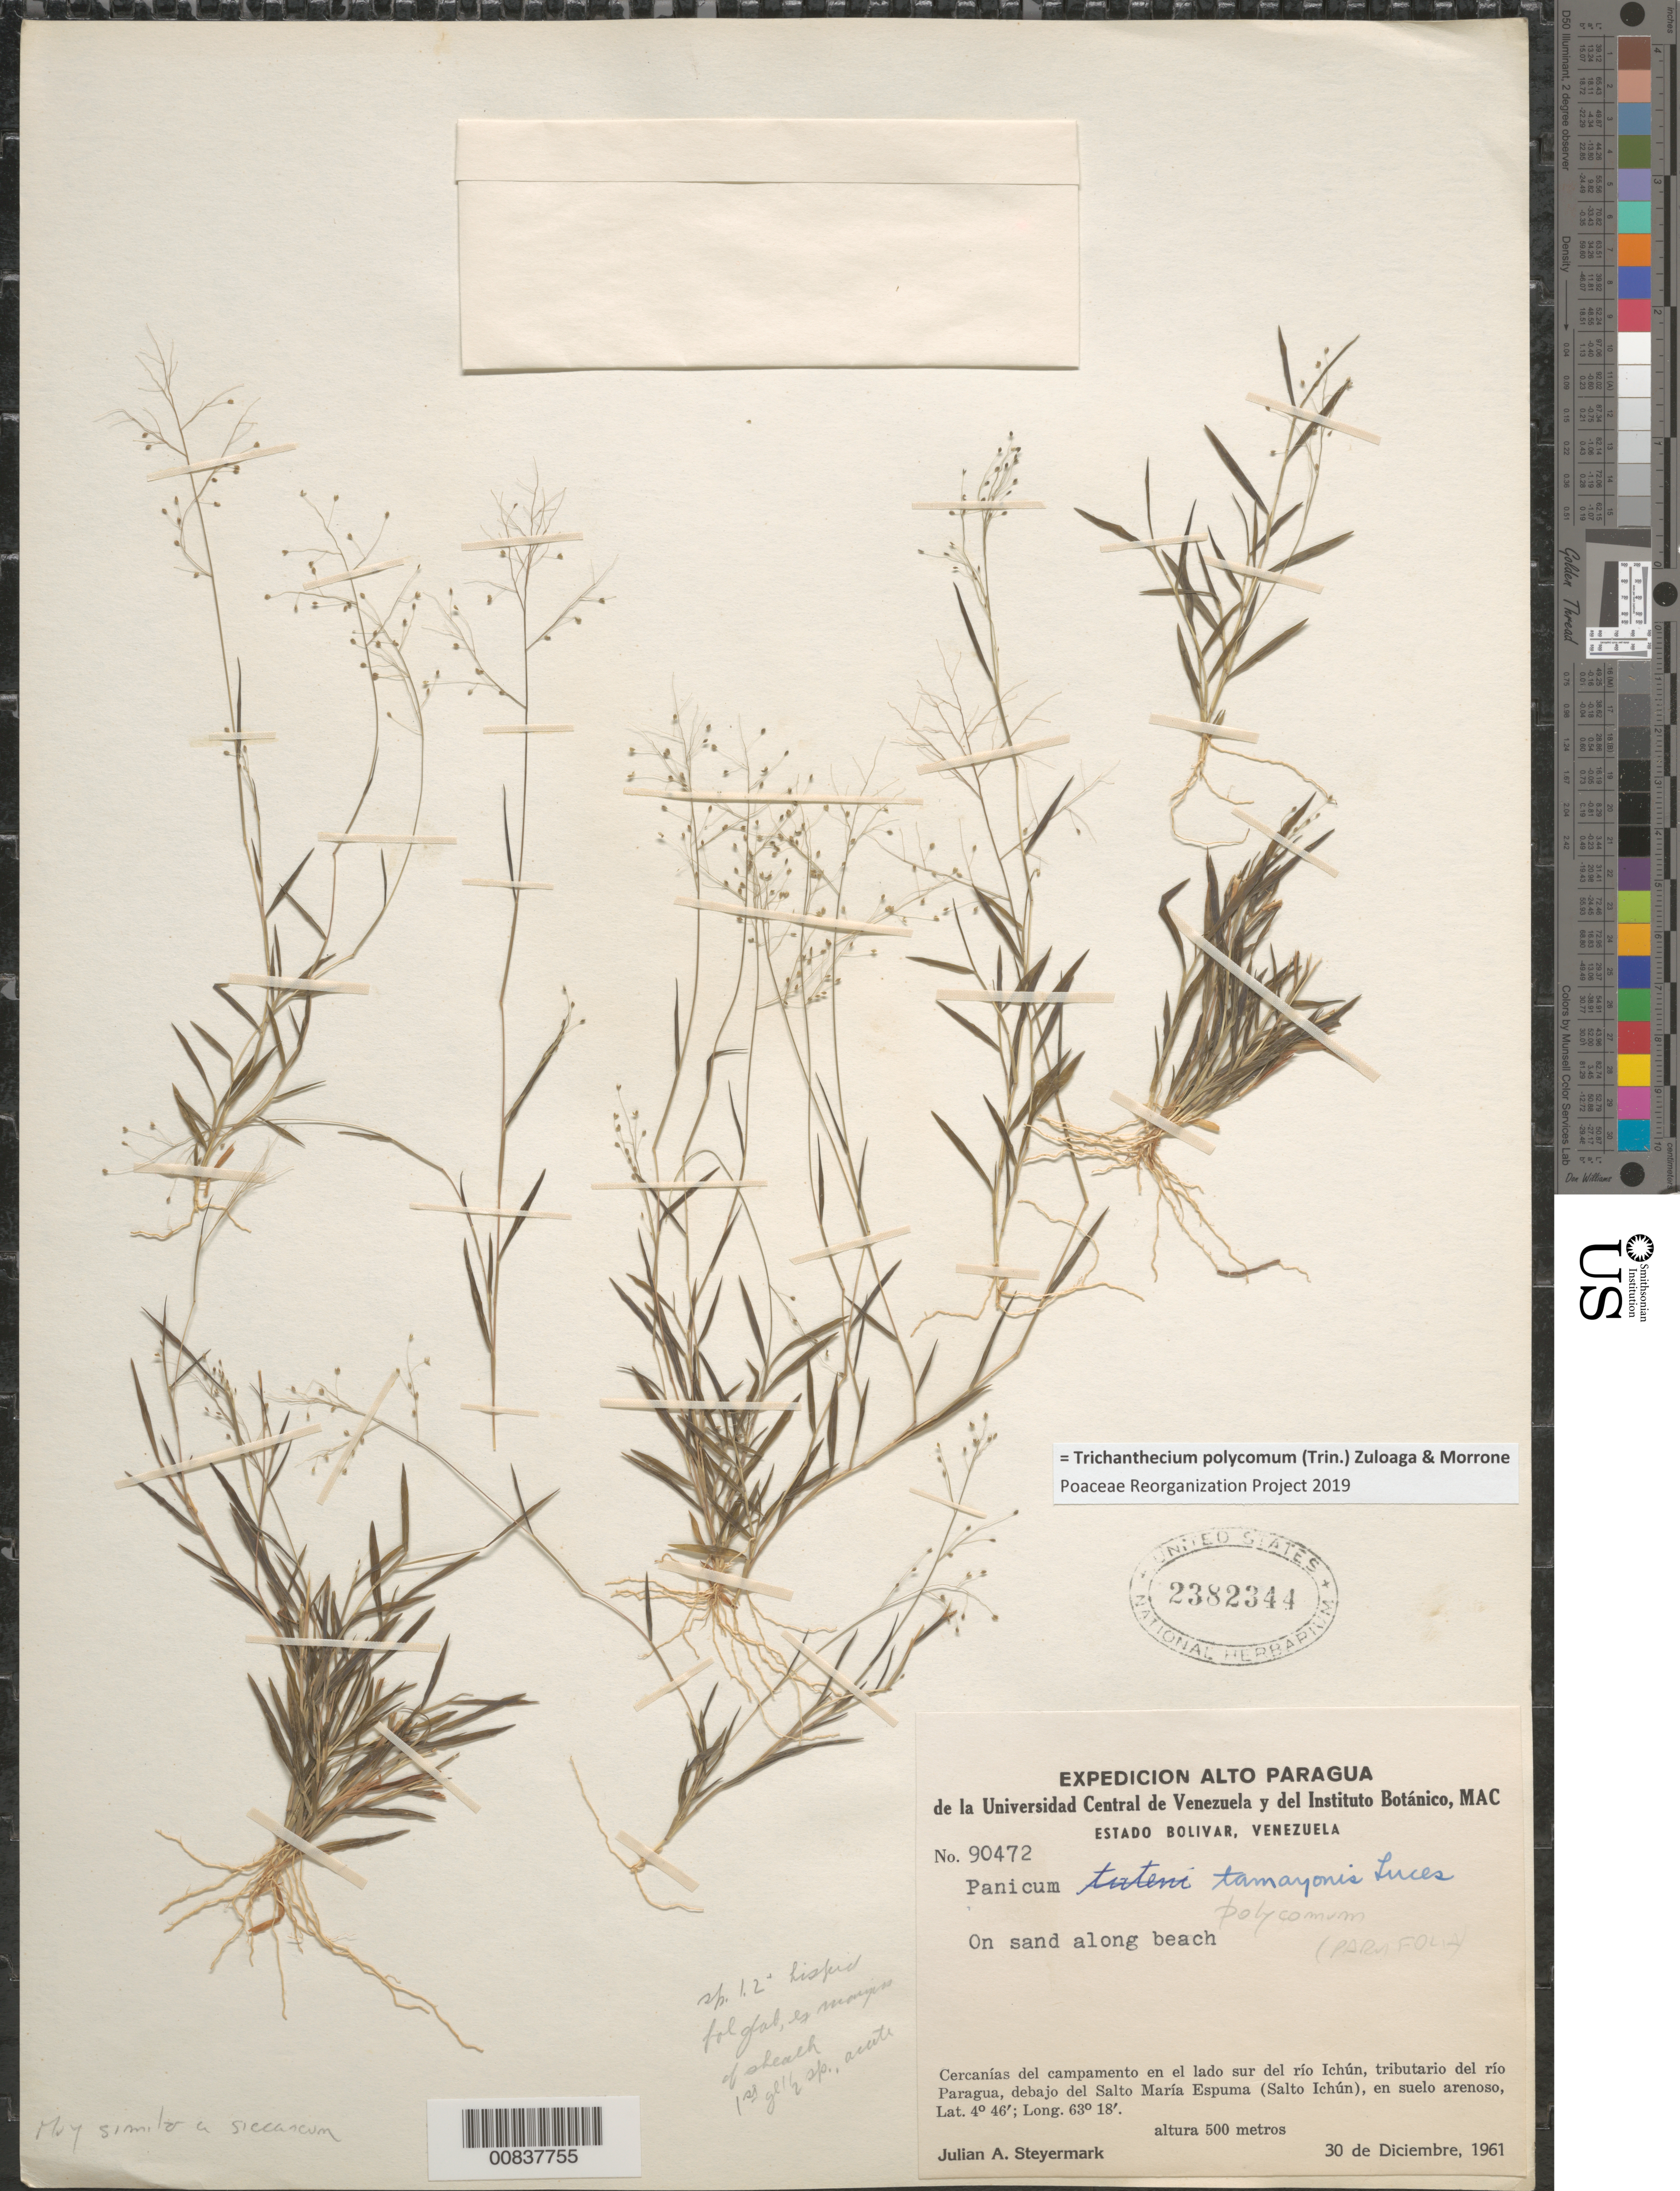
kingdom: Plantae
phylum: Tracheophyta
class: Liliopsida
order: Poales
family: Poaceae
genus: Trichanthecium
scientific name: Trichanthecium polycomum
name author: (Trin.) Zuloaga & Morrone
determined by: Poaceae Reorganization Project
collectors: J. Steyermark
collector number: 90472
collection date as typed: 30-Dec-61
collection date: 1961-12-30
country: Venezuela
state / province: Bolívar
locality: Sierra Ichún: Salto María Espuma (Salto Ichún) del Río Ichún (tributary of río Paragua)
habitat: Sand along beach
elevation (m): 500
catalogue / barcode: US 2382344